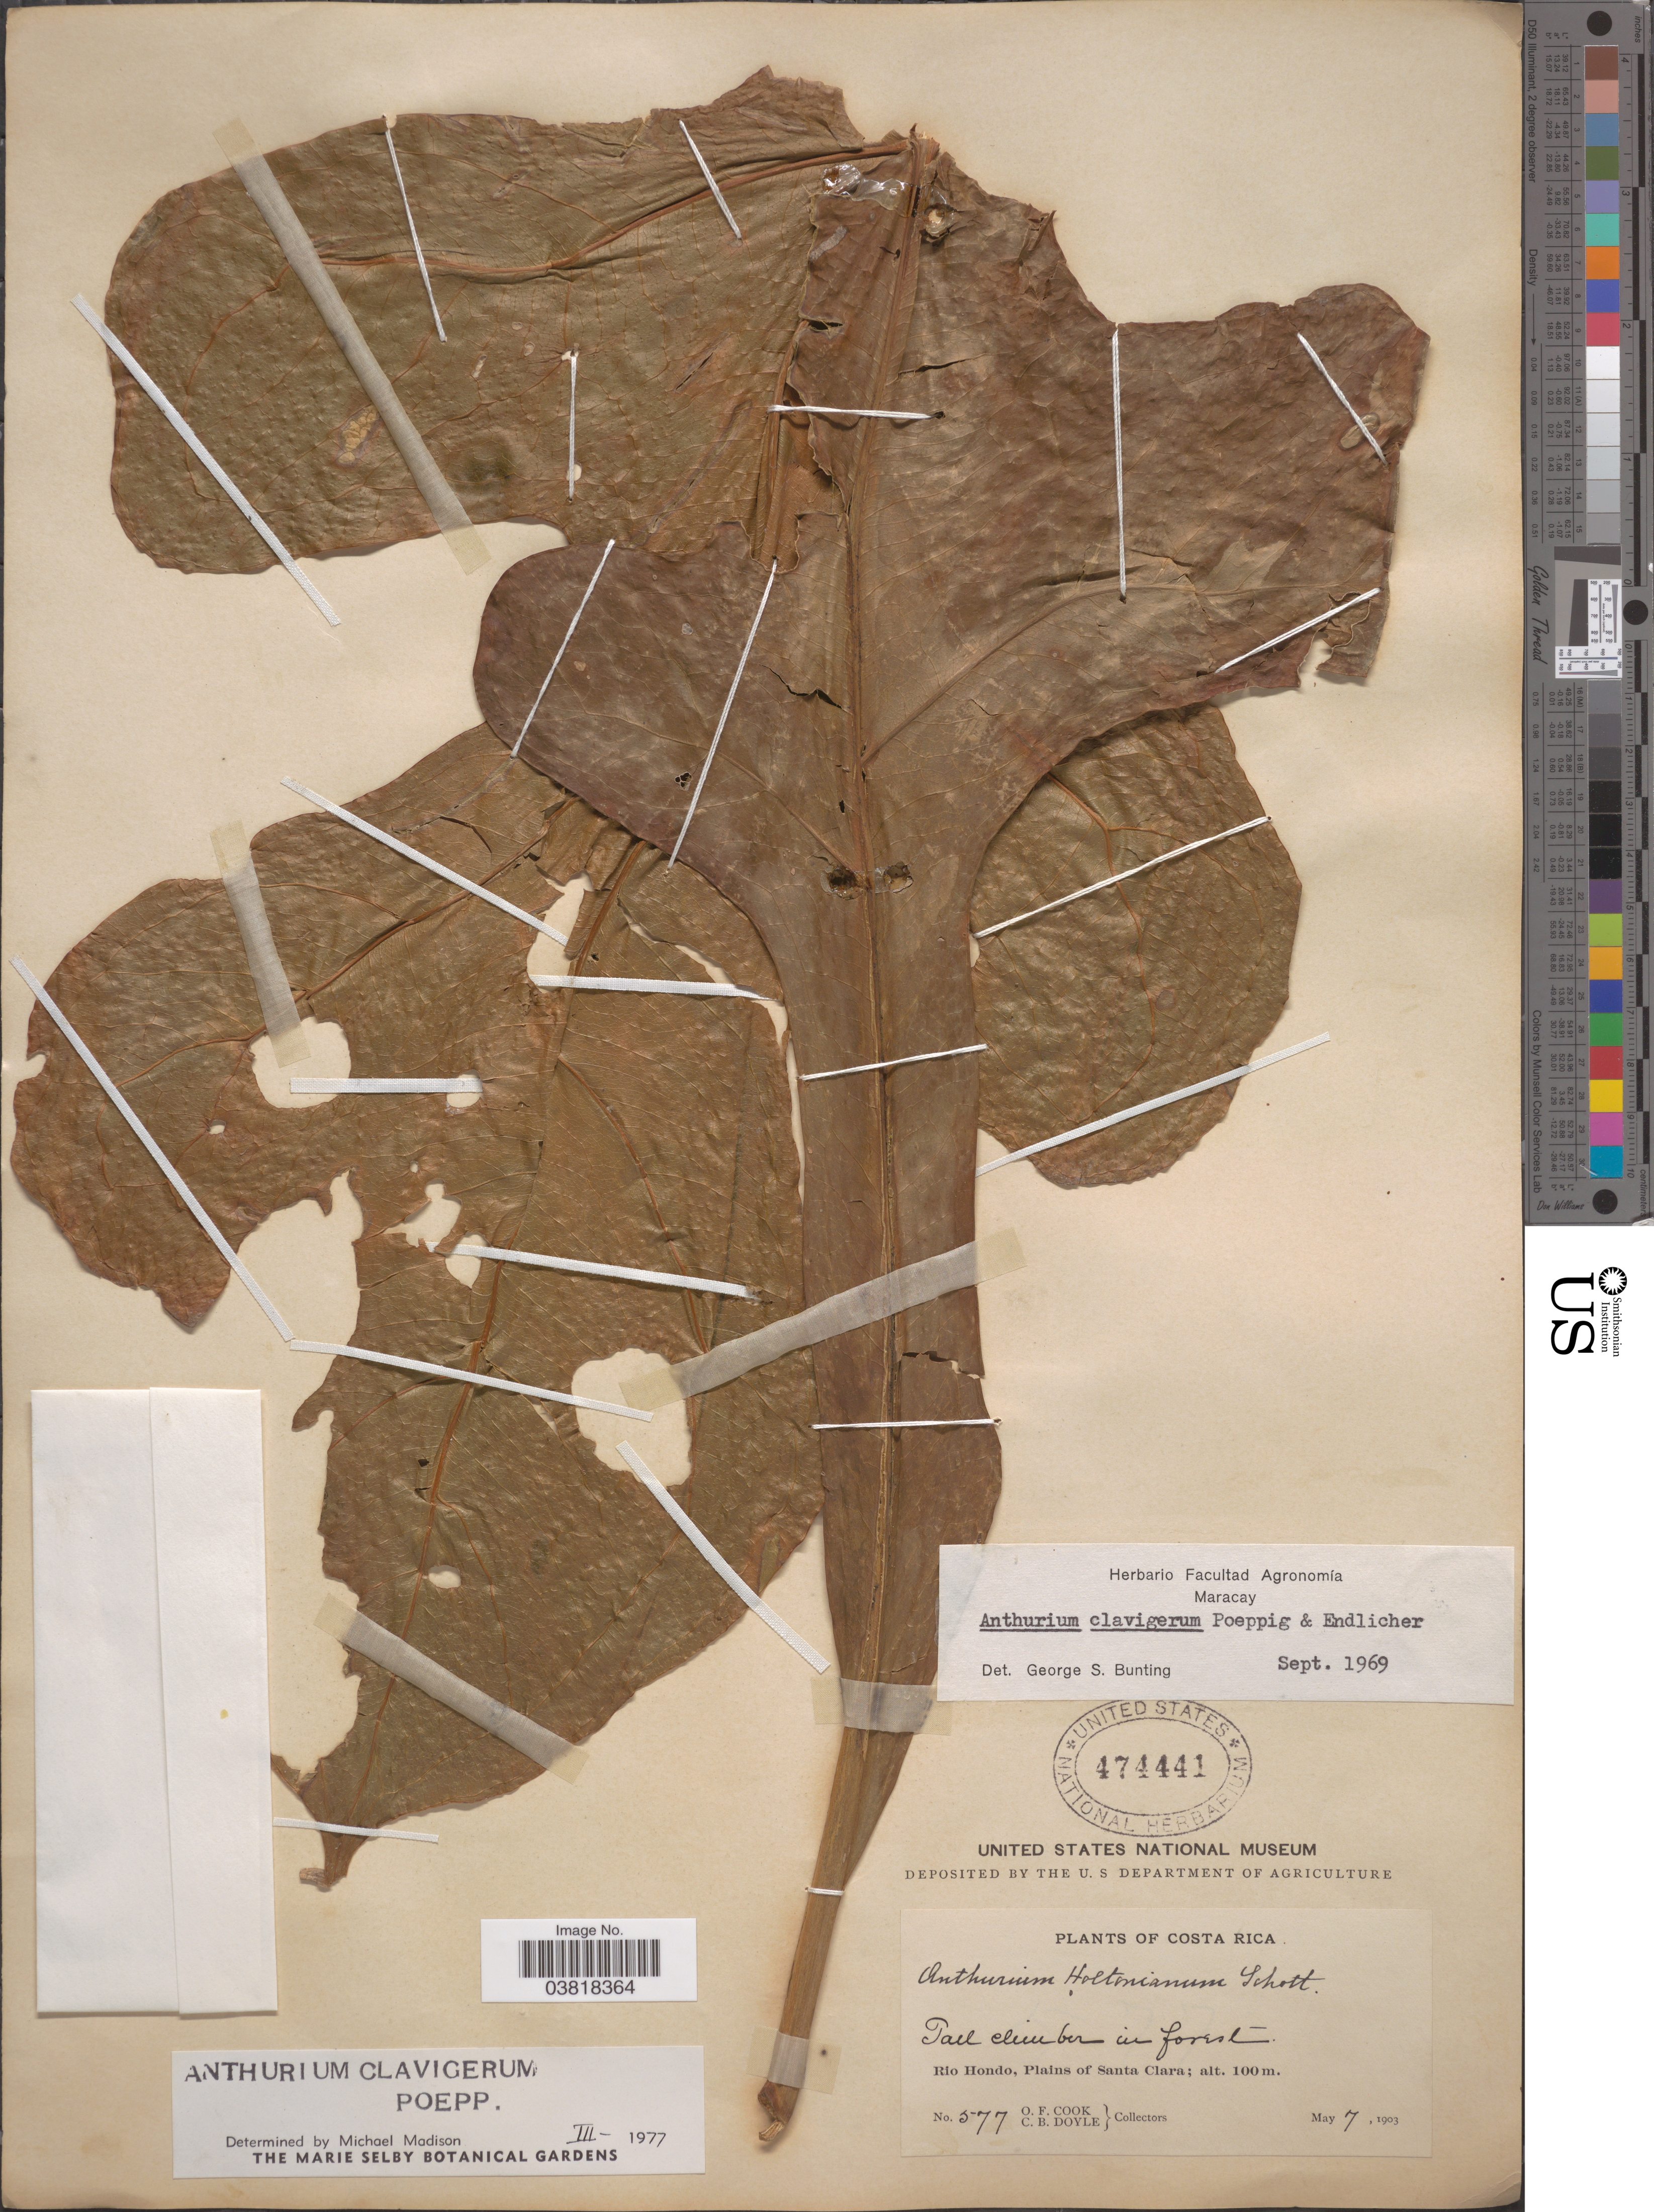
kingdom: Plantae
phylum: Tracheophyta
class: Liliopsida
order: Alismatales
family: Araceae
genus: Anthurium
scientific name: Anthurium clavigerum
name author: Poepp. & Endl.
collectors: O. F. Cook & C. Doyle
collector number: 577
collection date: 1903-05-07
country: Costa Rica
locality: Rio Hondo, Plains of Santa Clara.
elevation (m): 100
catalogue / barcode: US 474441